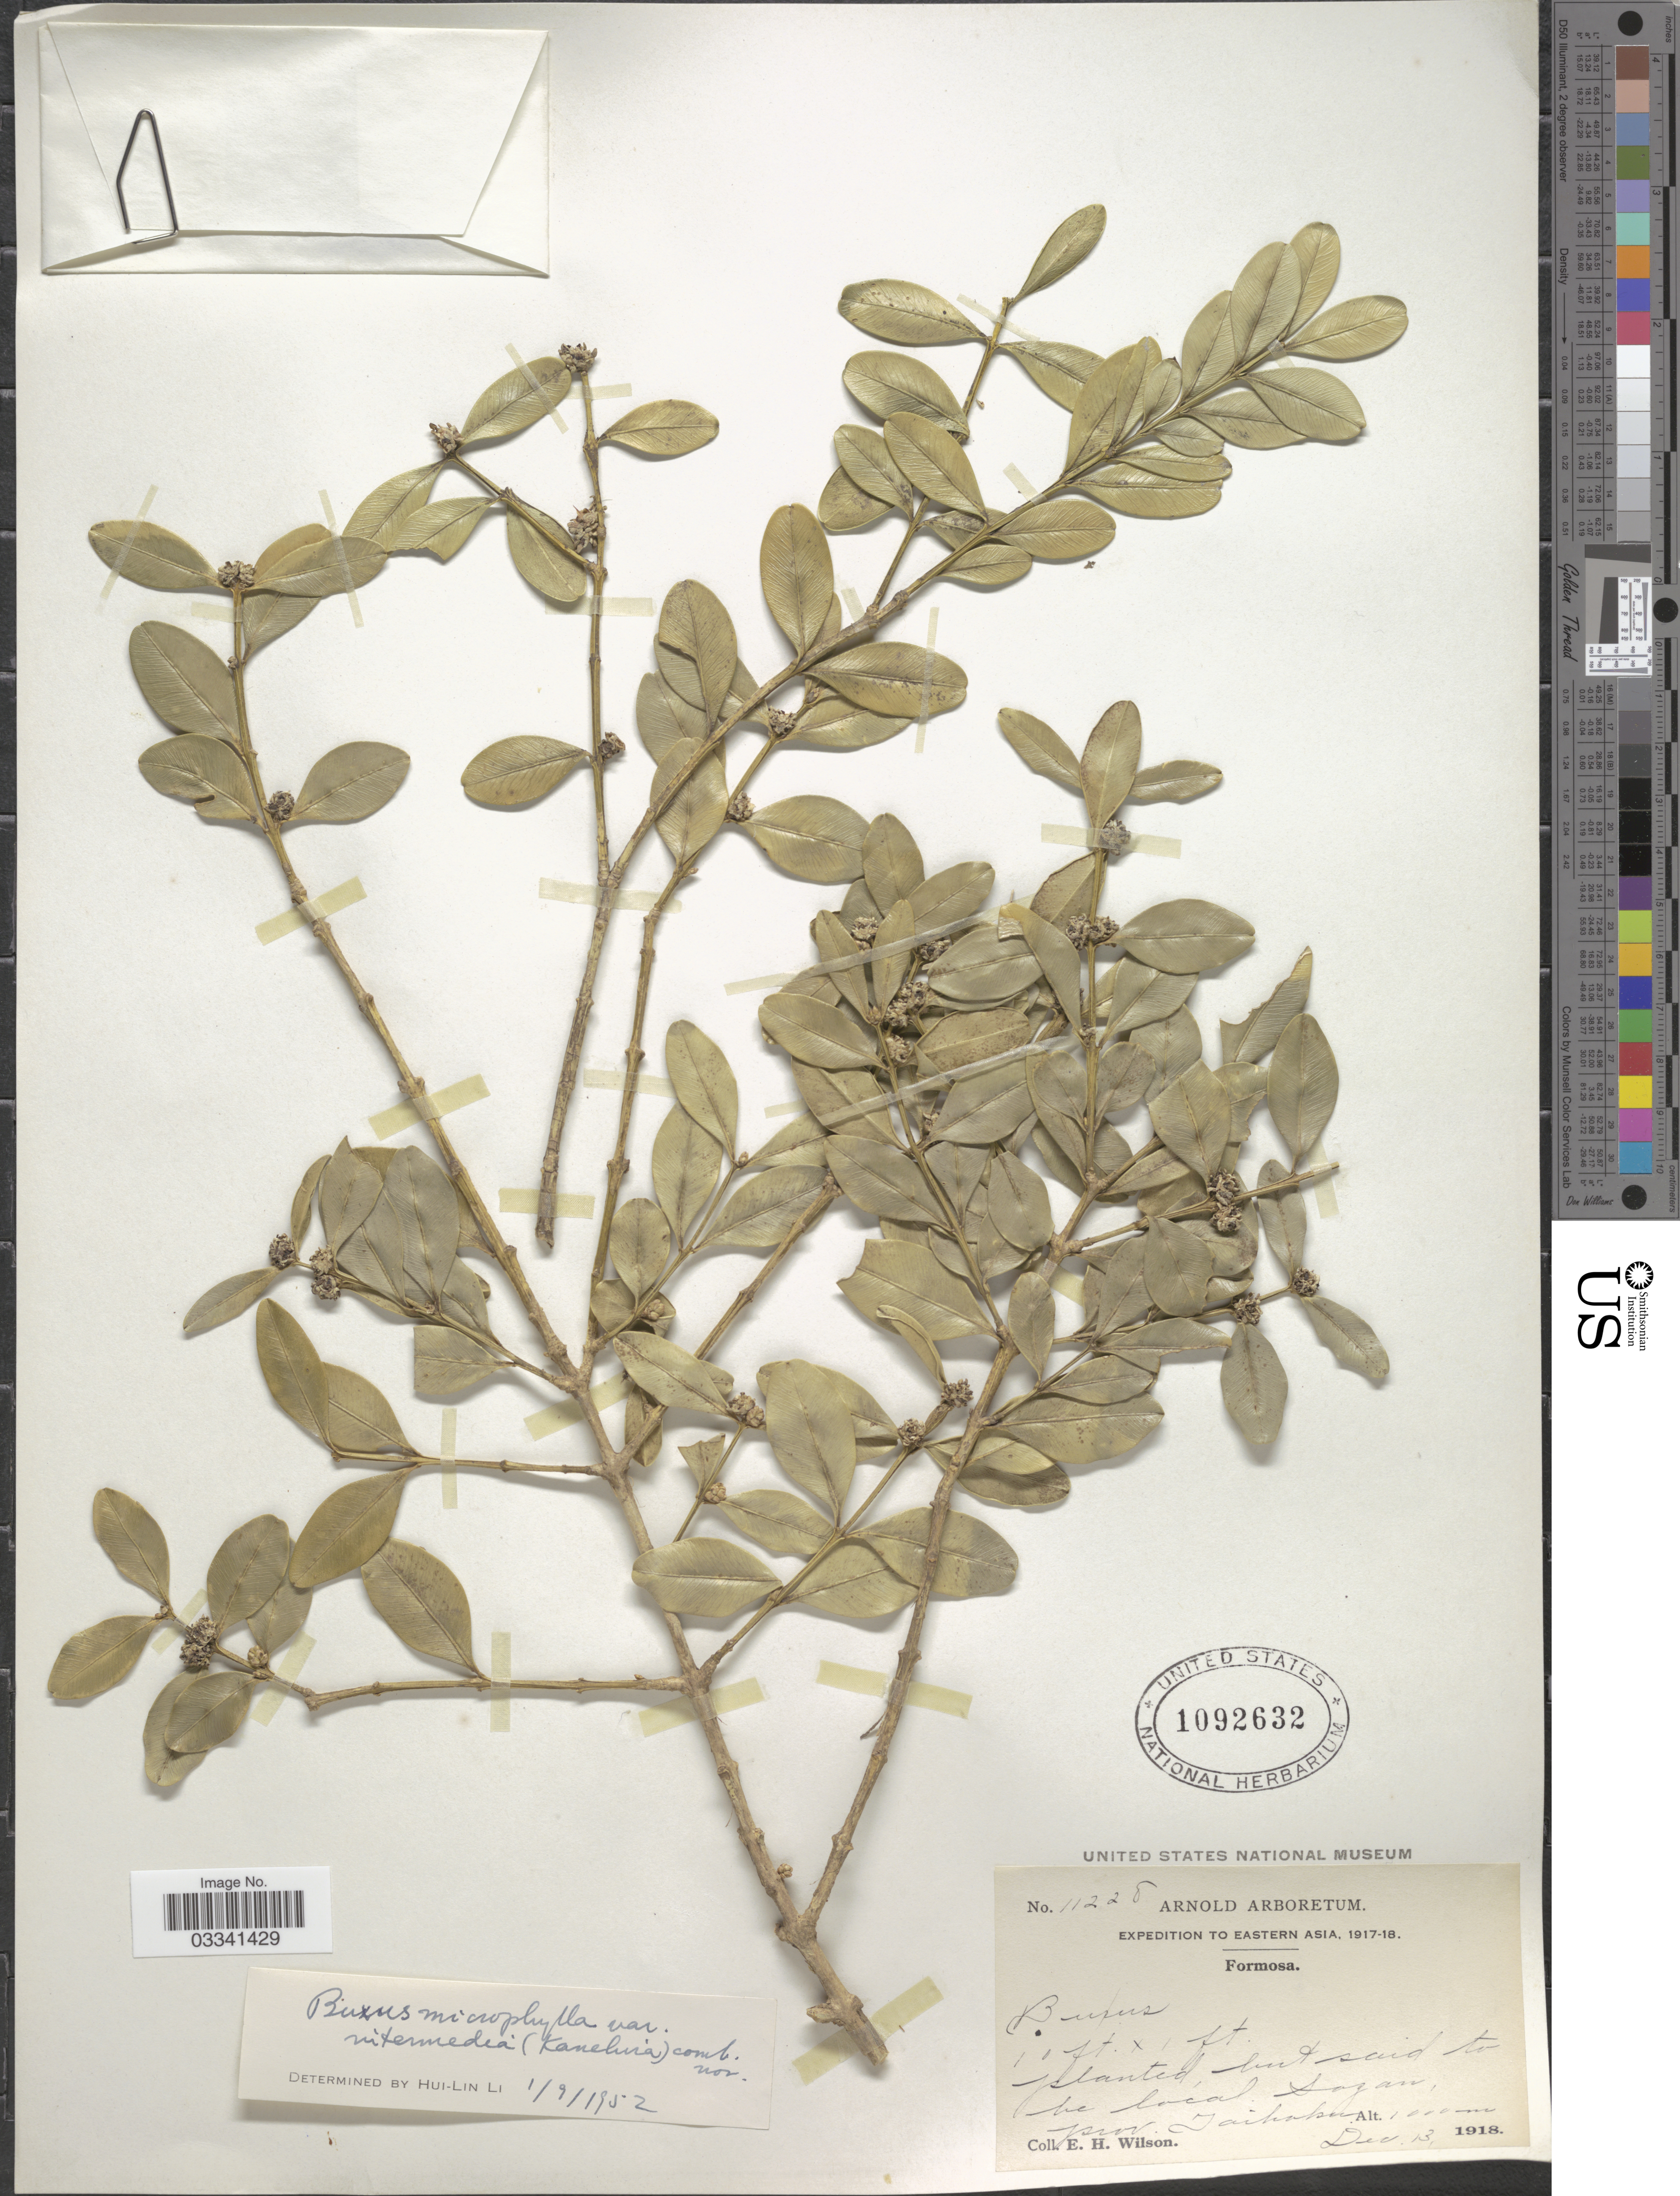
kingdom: Plantae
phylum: Tracheophyta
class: Magnoliopsida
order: Buxales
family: Buxaceae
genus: Buxus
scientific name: Buxus microphylla var. intermedia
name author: (Kaneh.) H.L. Li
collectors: E. Wilson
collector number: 11228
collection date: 1918-12-13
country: Taiwan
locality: Formosa. Prov. Taihoku.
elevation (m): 1000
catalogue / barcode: US 1092632